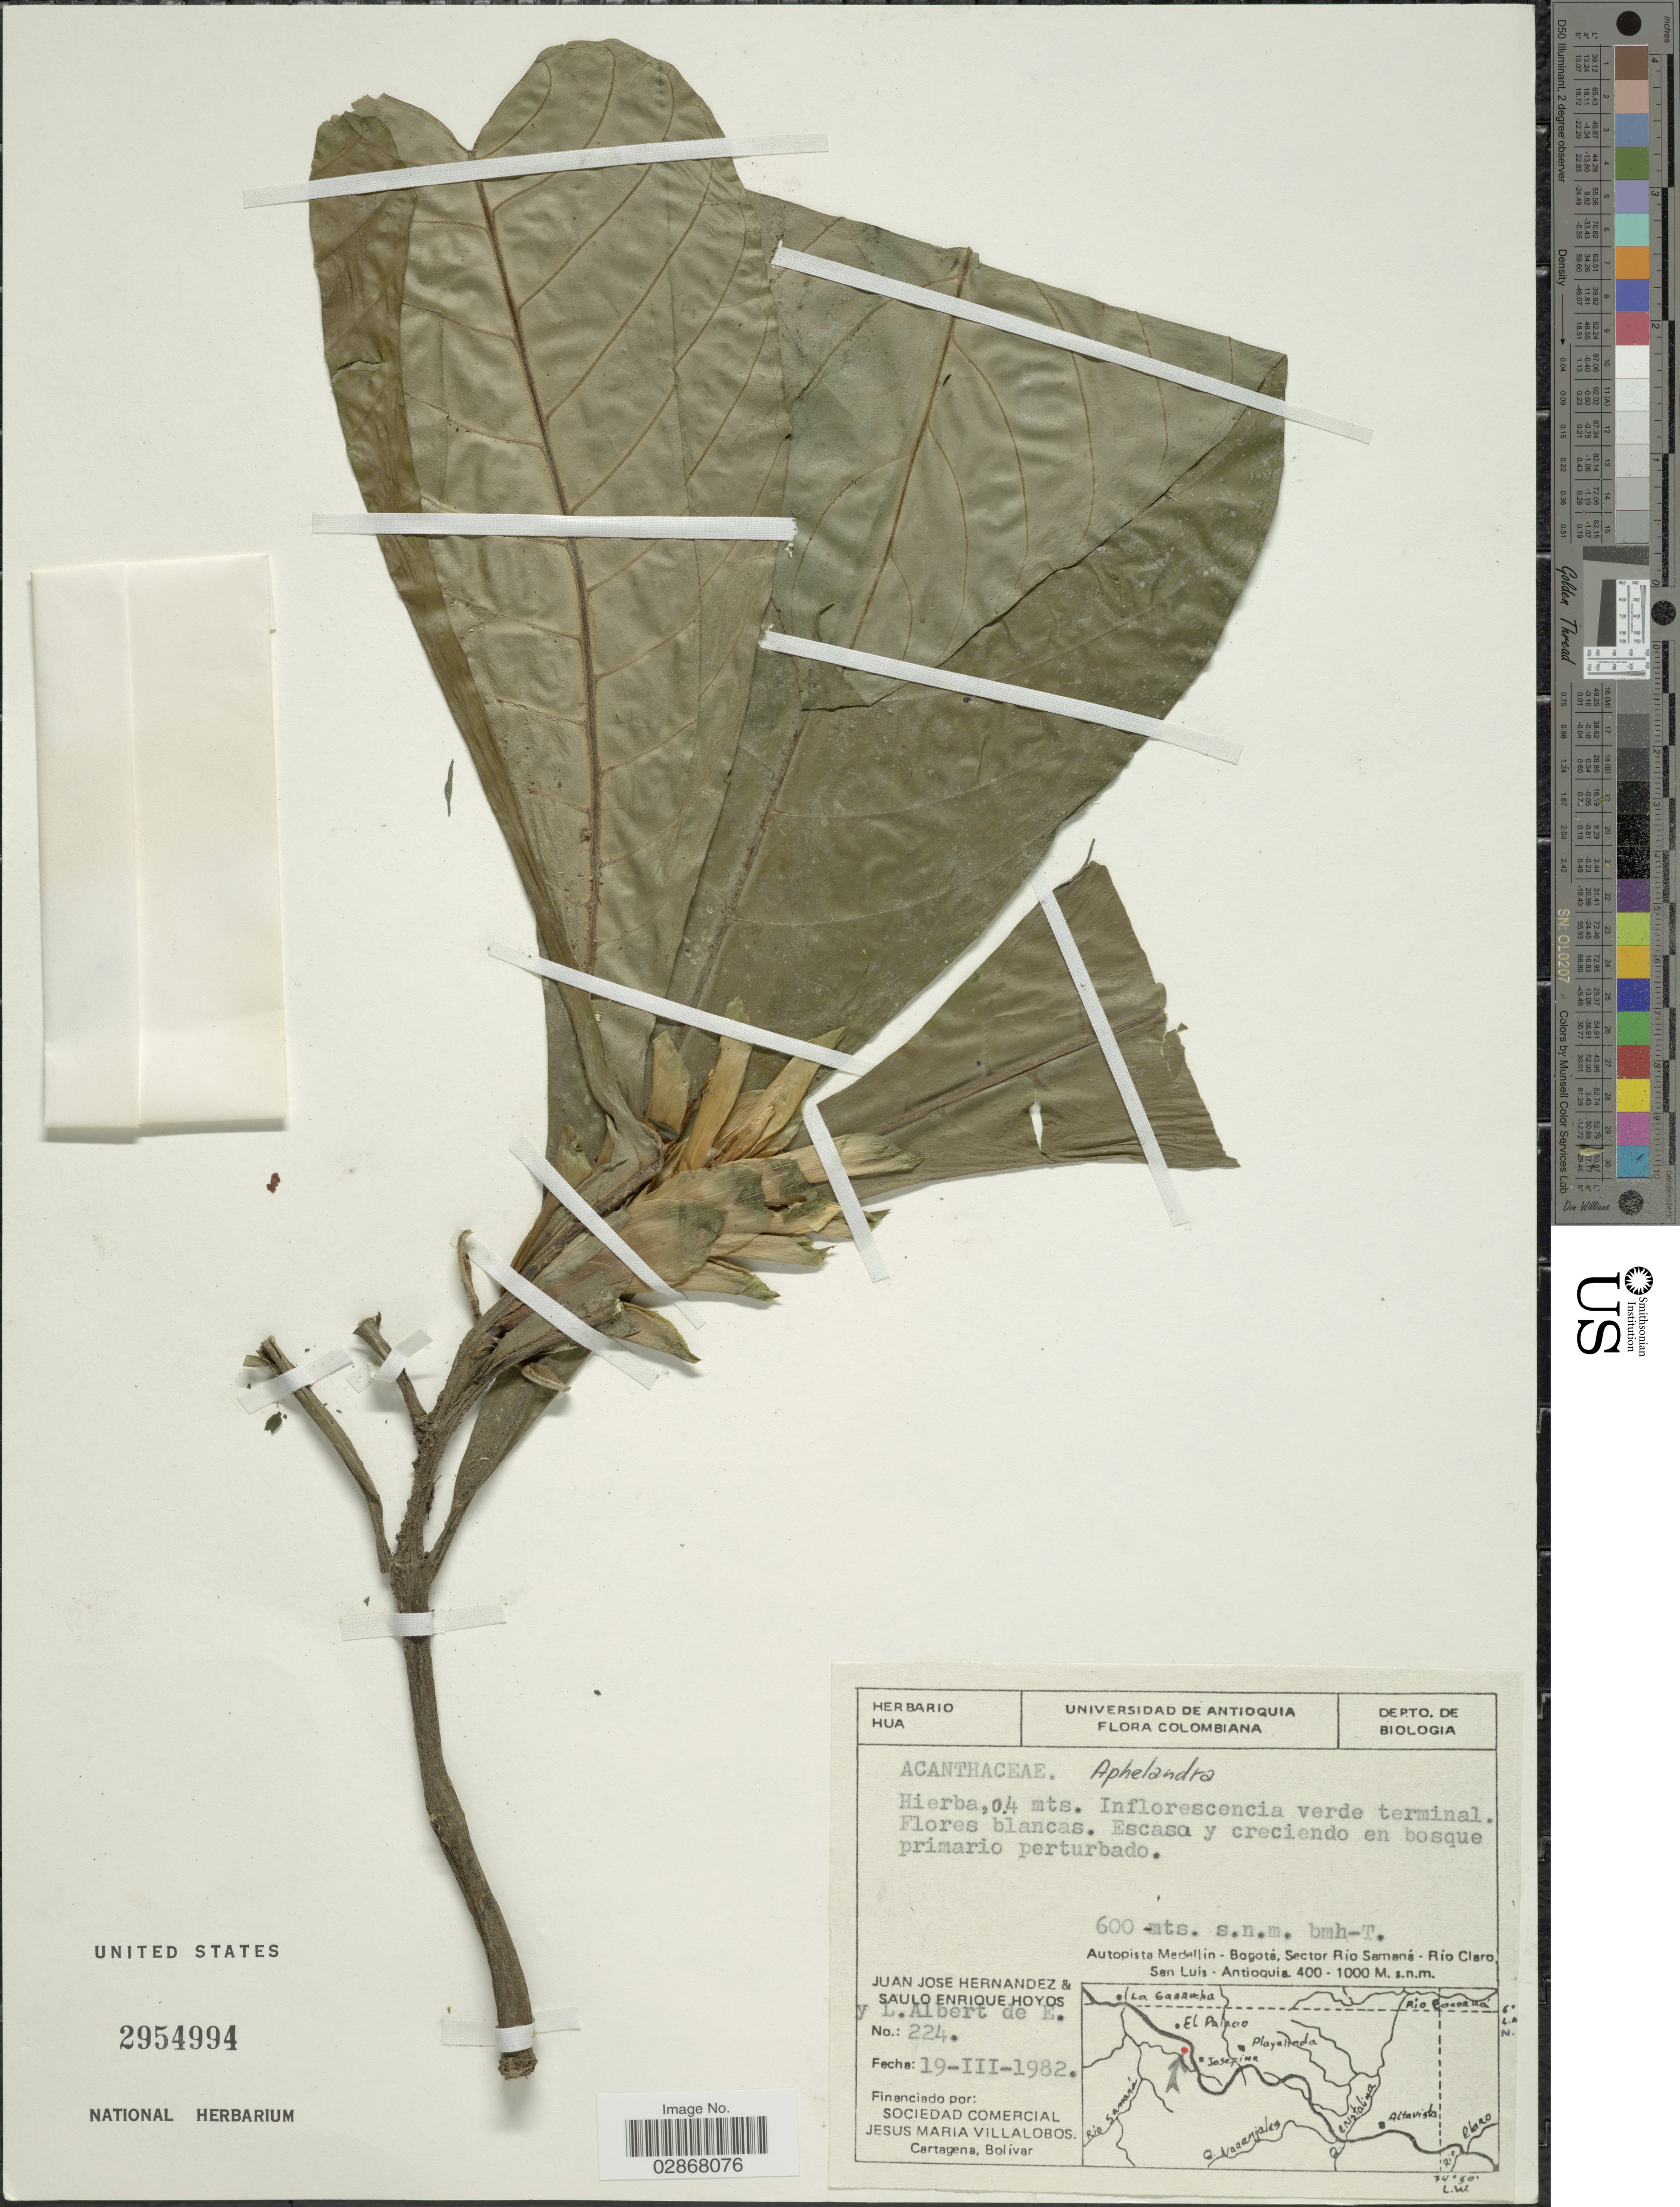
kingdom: Plantae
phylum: Tracheophyta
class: Magnoliopsida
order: Lamiales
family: Acanthaceae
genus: Aphelandra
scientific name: Aphelandra sp.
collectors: J. J. Hernandez, S. E. Hoyos & L. Albert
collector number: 224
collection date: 1982-03-19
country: Colombia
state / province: Antioquia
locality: Autopista Medellin-Bogotá, Sector Río Samaná-Río Claro. San Luis.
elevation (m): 600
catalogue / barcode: US 2954994